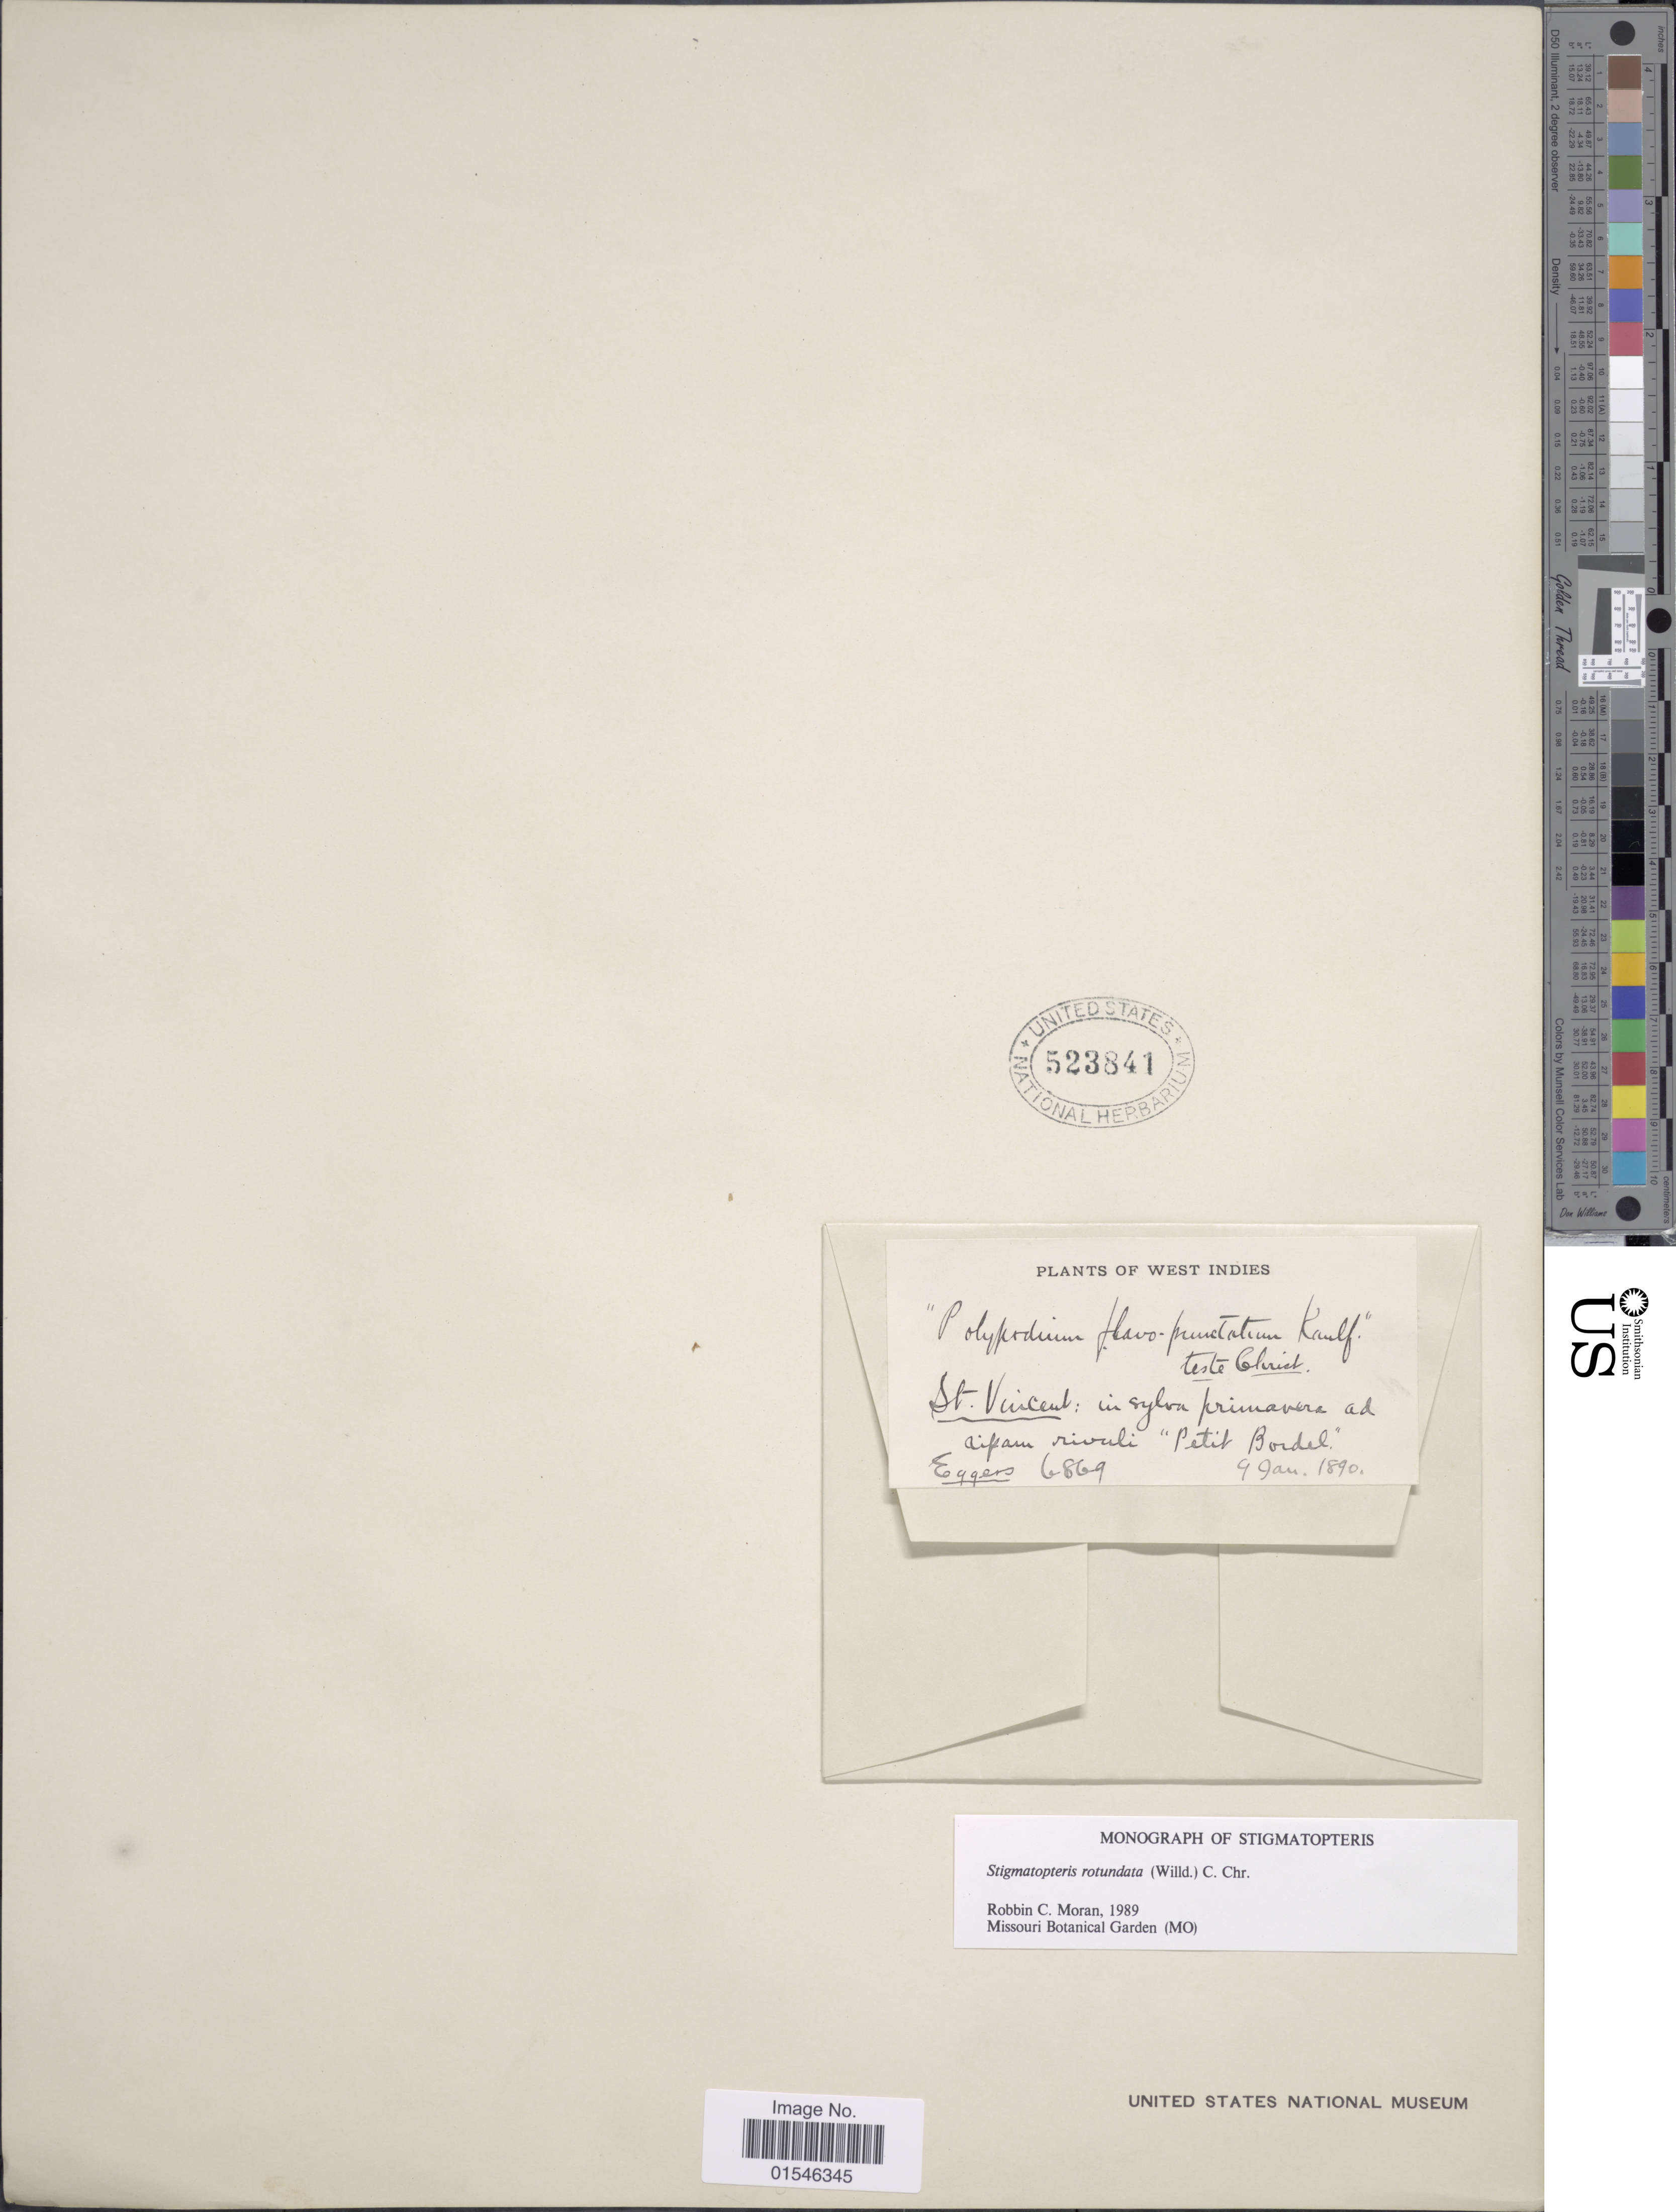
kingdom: Plantae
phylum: Tracheophyta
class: Polypodiopsida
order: Polypodiales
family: Dryopteridaceae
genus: Stigmatopteris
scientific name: Stigmatopteris rotundata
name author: (Willd.) C. Chr.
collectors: -. Eggers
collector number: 6869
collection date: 1890-01-04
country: St. Vincent - Grenadines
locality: St Vincent: in sylva primavera ad ripam rivuli 'Petit Bordel'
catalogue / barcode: US 523841